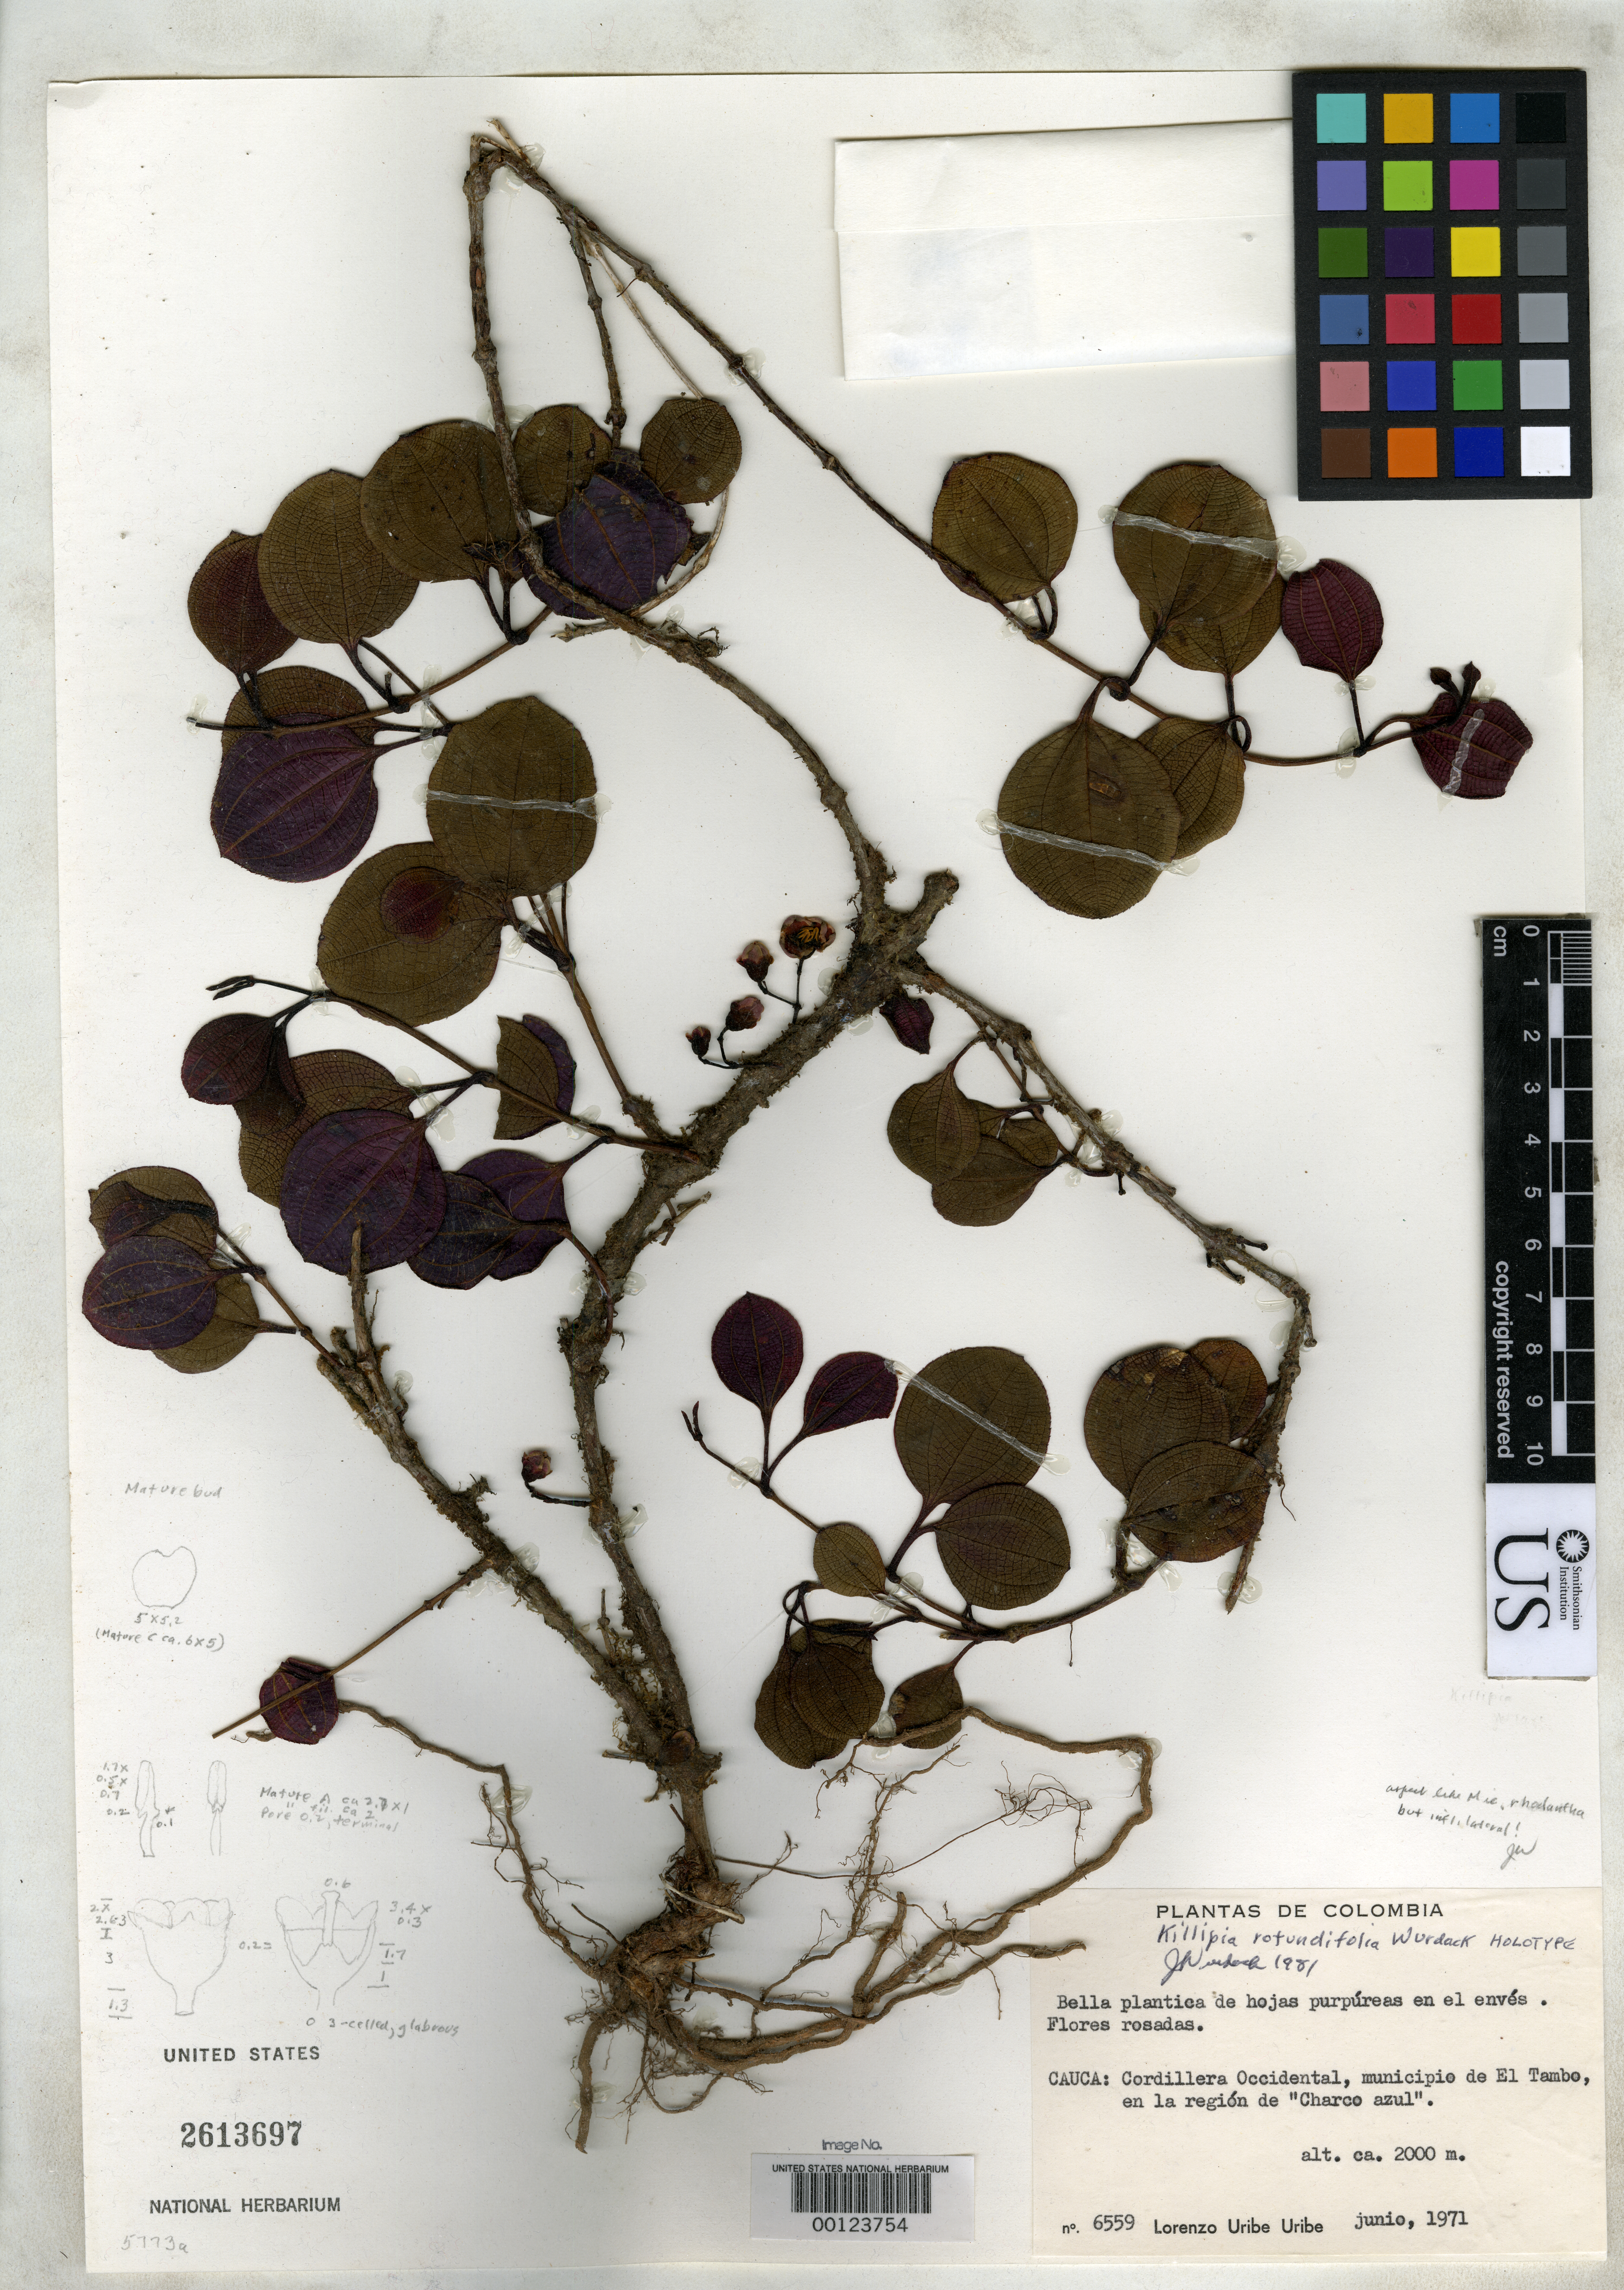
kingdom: Plantae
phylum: Tracheophyta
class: Magnoliopsida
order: Myrtales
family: Melastomataceae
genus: Killipia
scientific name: Killipia rotundifolia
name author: Wurdack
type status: Isotype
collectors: L. Uribe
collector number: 6559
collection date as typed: Jun 1971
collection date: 1971-06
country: Colombia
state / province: Cauca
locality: Mun. El Tambo near Charco Azule.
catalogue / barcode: US 2613697